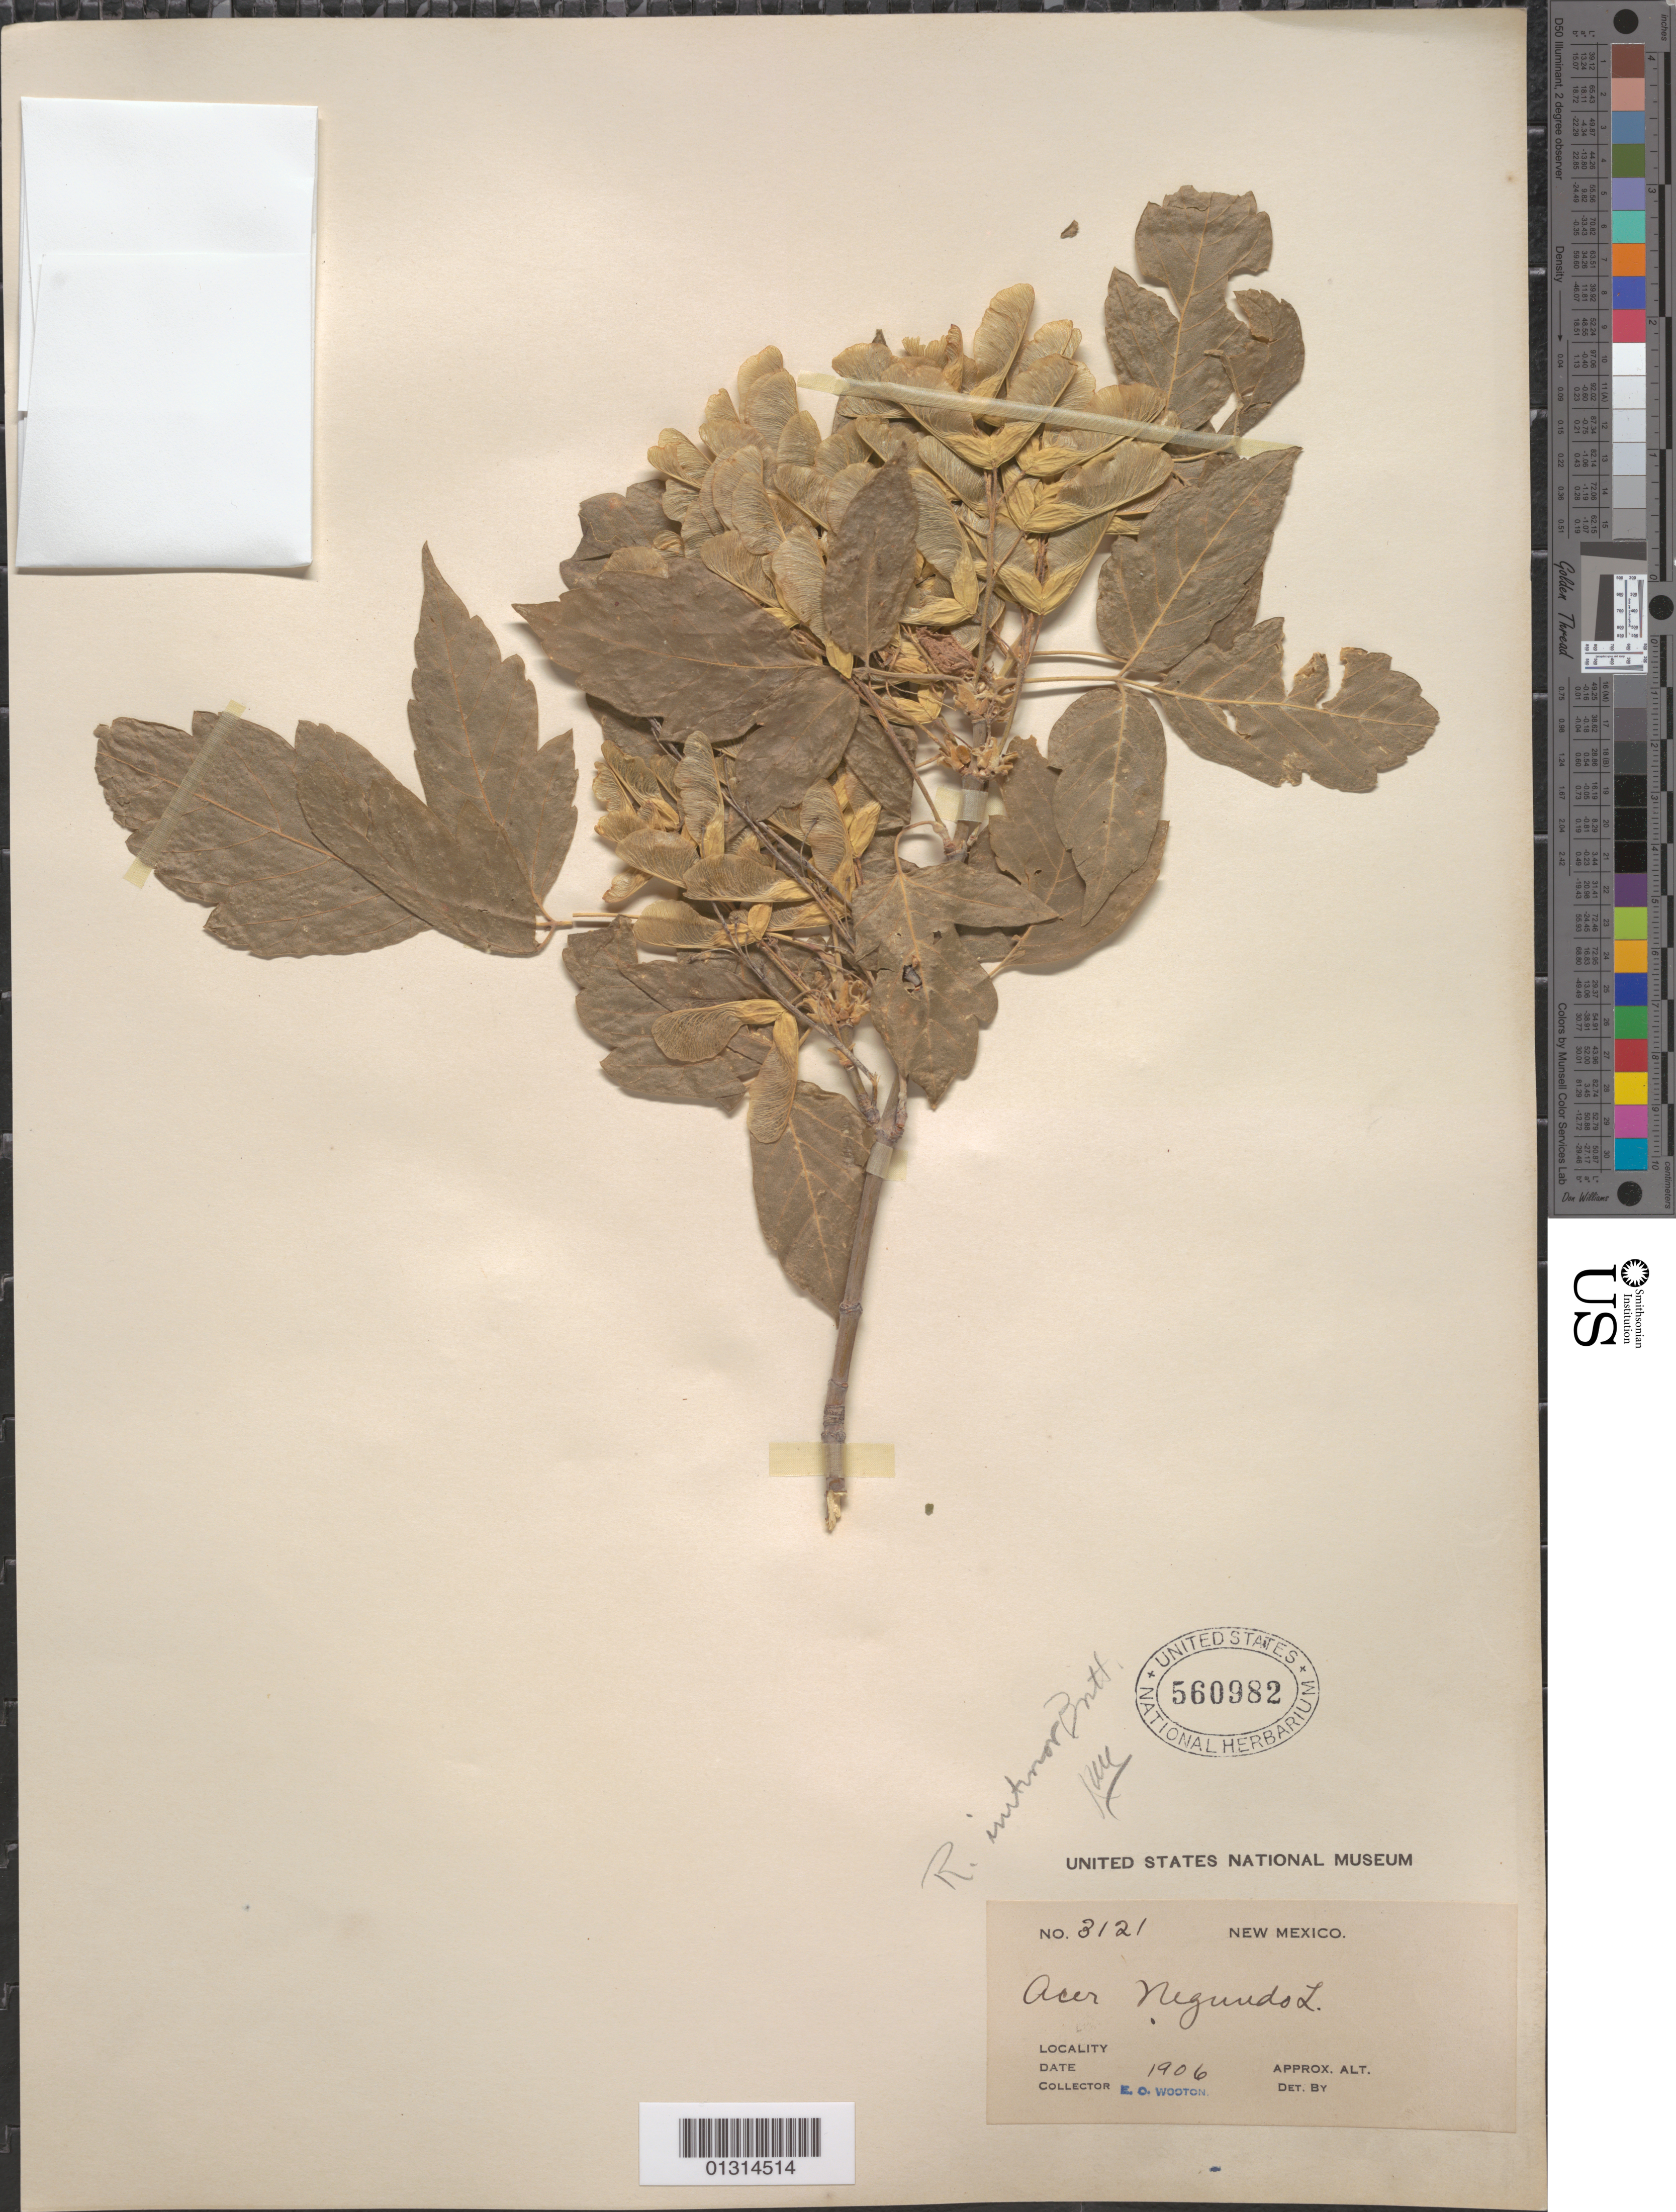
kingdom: Plantae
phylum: Tracheophyta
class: Magnoliopsida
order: Sapindales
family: Sapindaceae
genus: Acer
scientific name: Acer negundo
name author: L.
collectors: E. O. Wooton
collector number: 3121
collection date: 1906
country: United States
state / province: New Mexico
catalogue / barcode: US 560982